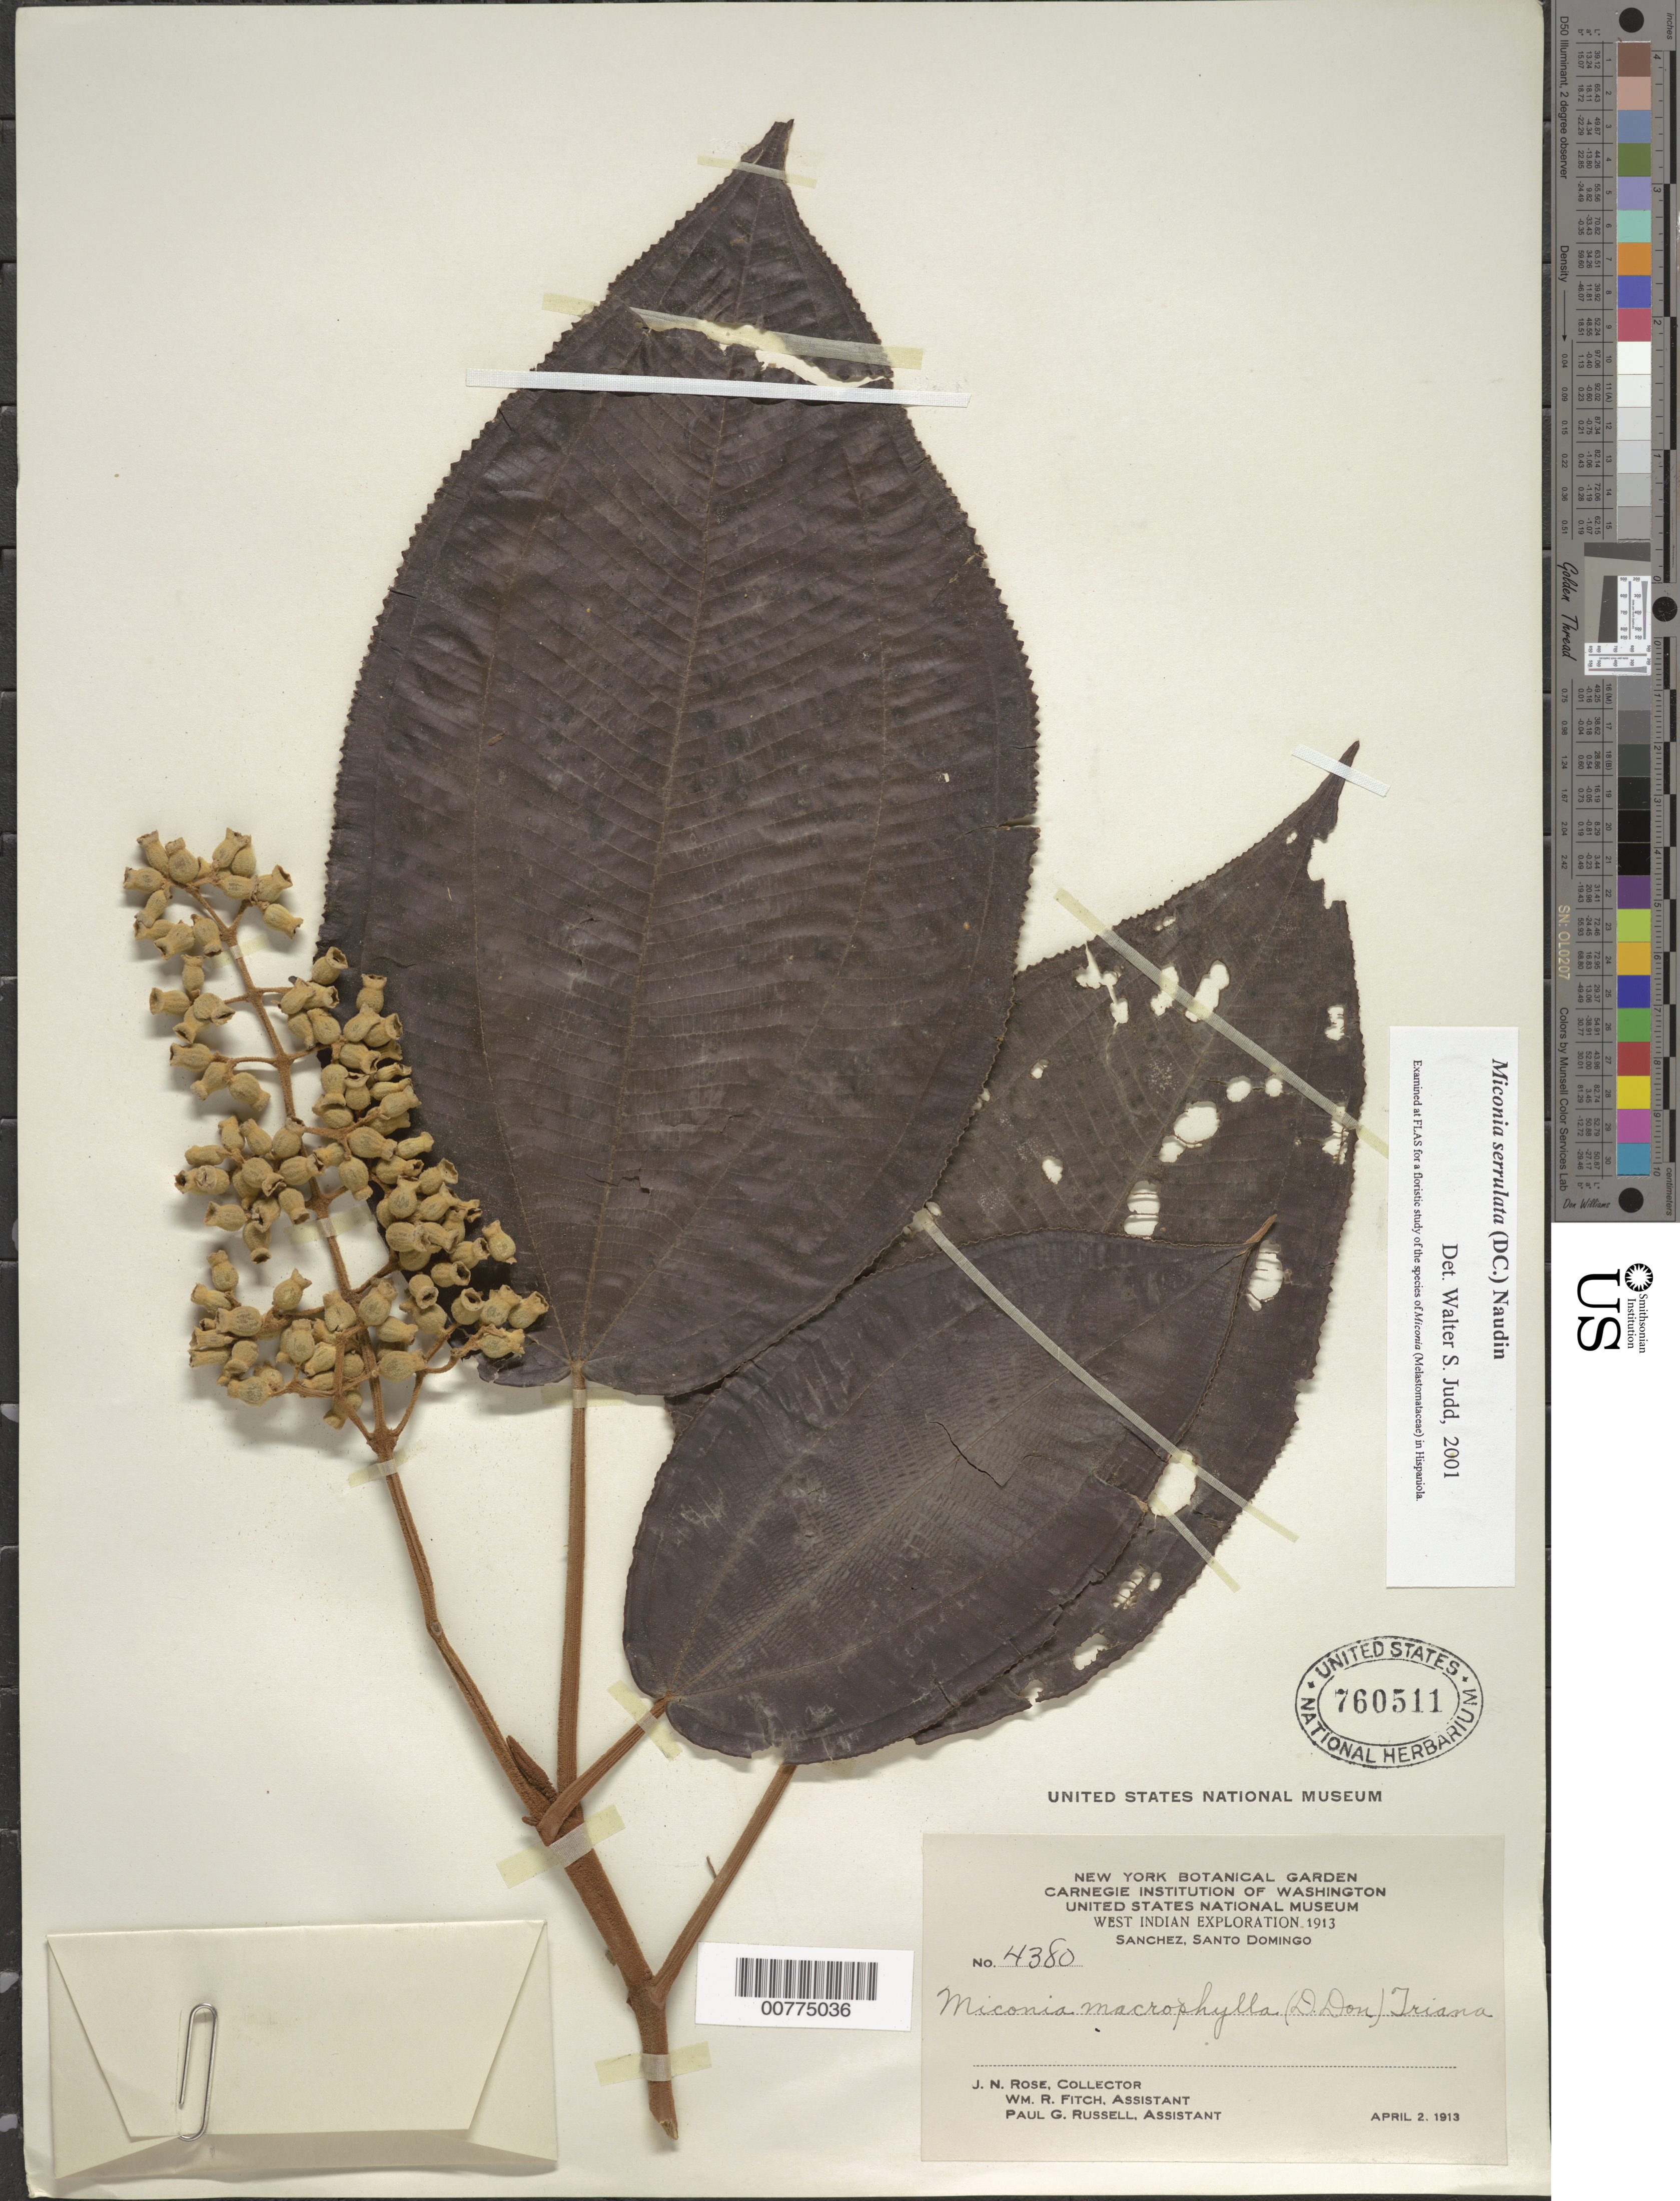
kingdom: Plantae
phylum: Tracheophyta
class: Magnoliopsida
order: Myrtales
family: Melastomataceae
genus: Miconia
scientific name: Miconia serrulata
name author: (DC.) Naudin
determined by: Judd, Walter S.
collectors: J. N. Rose, W. R. Fitch & P. G. Russell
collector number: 4380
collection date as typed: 02 Apr 1913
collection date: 1913-04-02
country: Dominican Republic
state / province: Sanchez Ramirez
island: Hispaniola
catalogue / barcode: US 760511